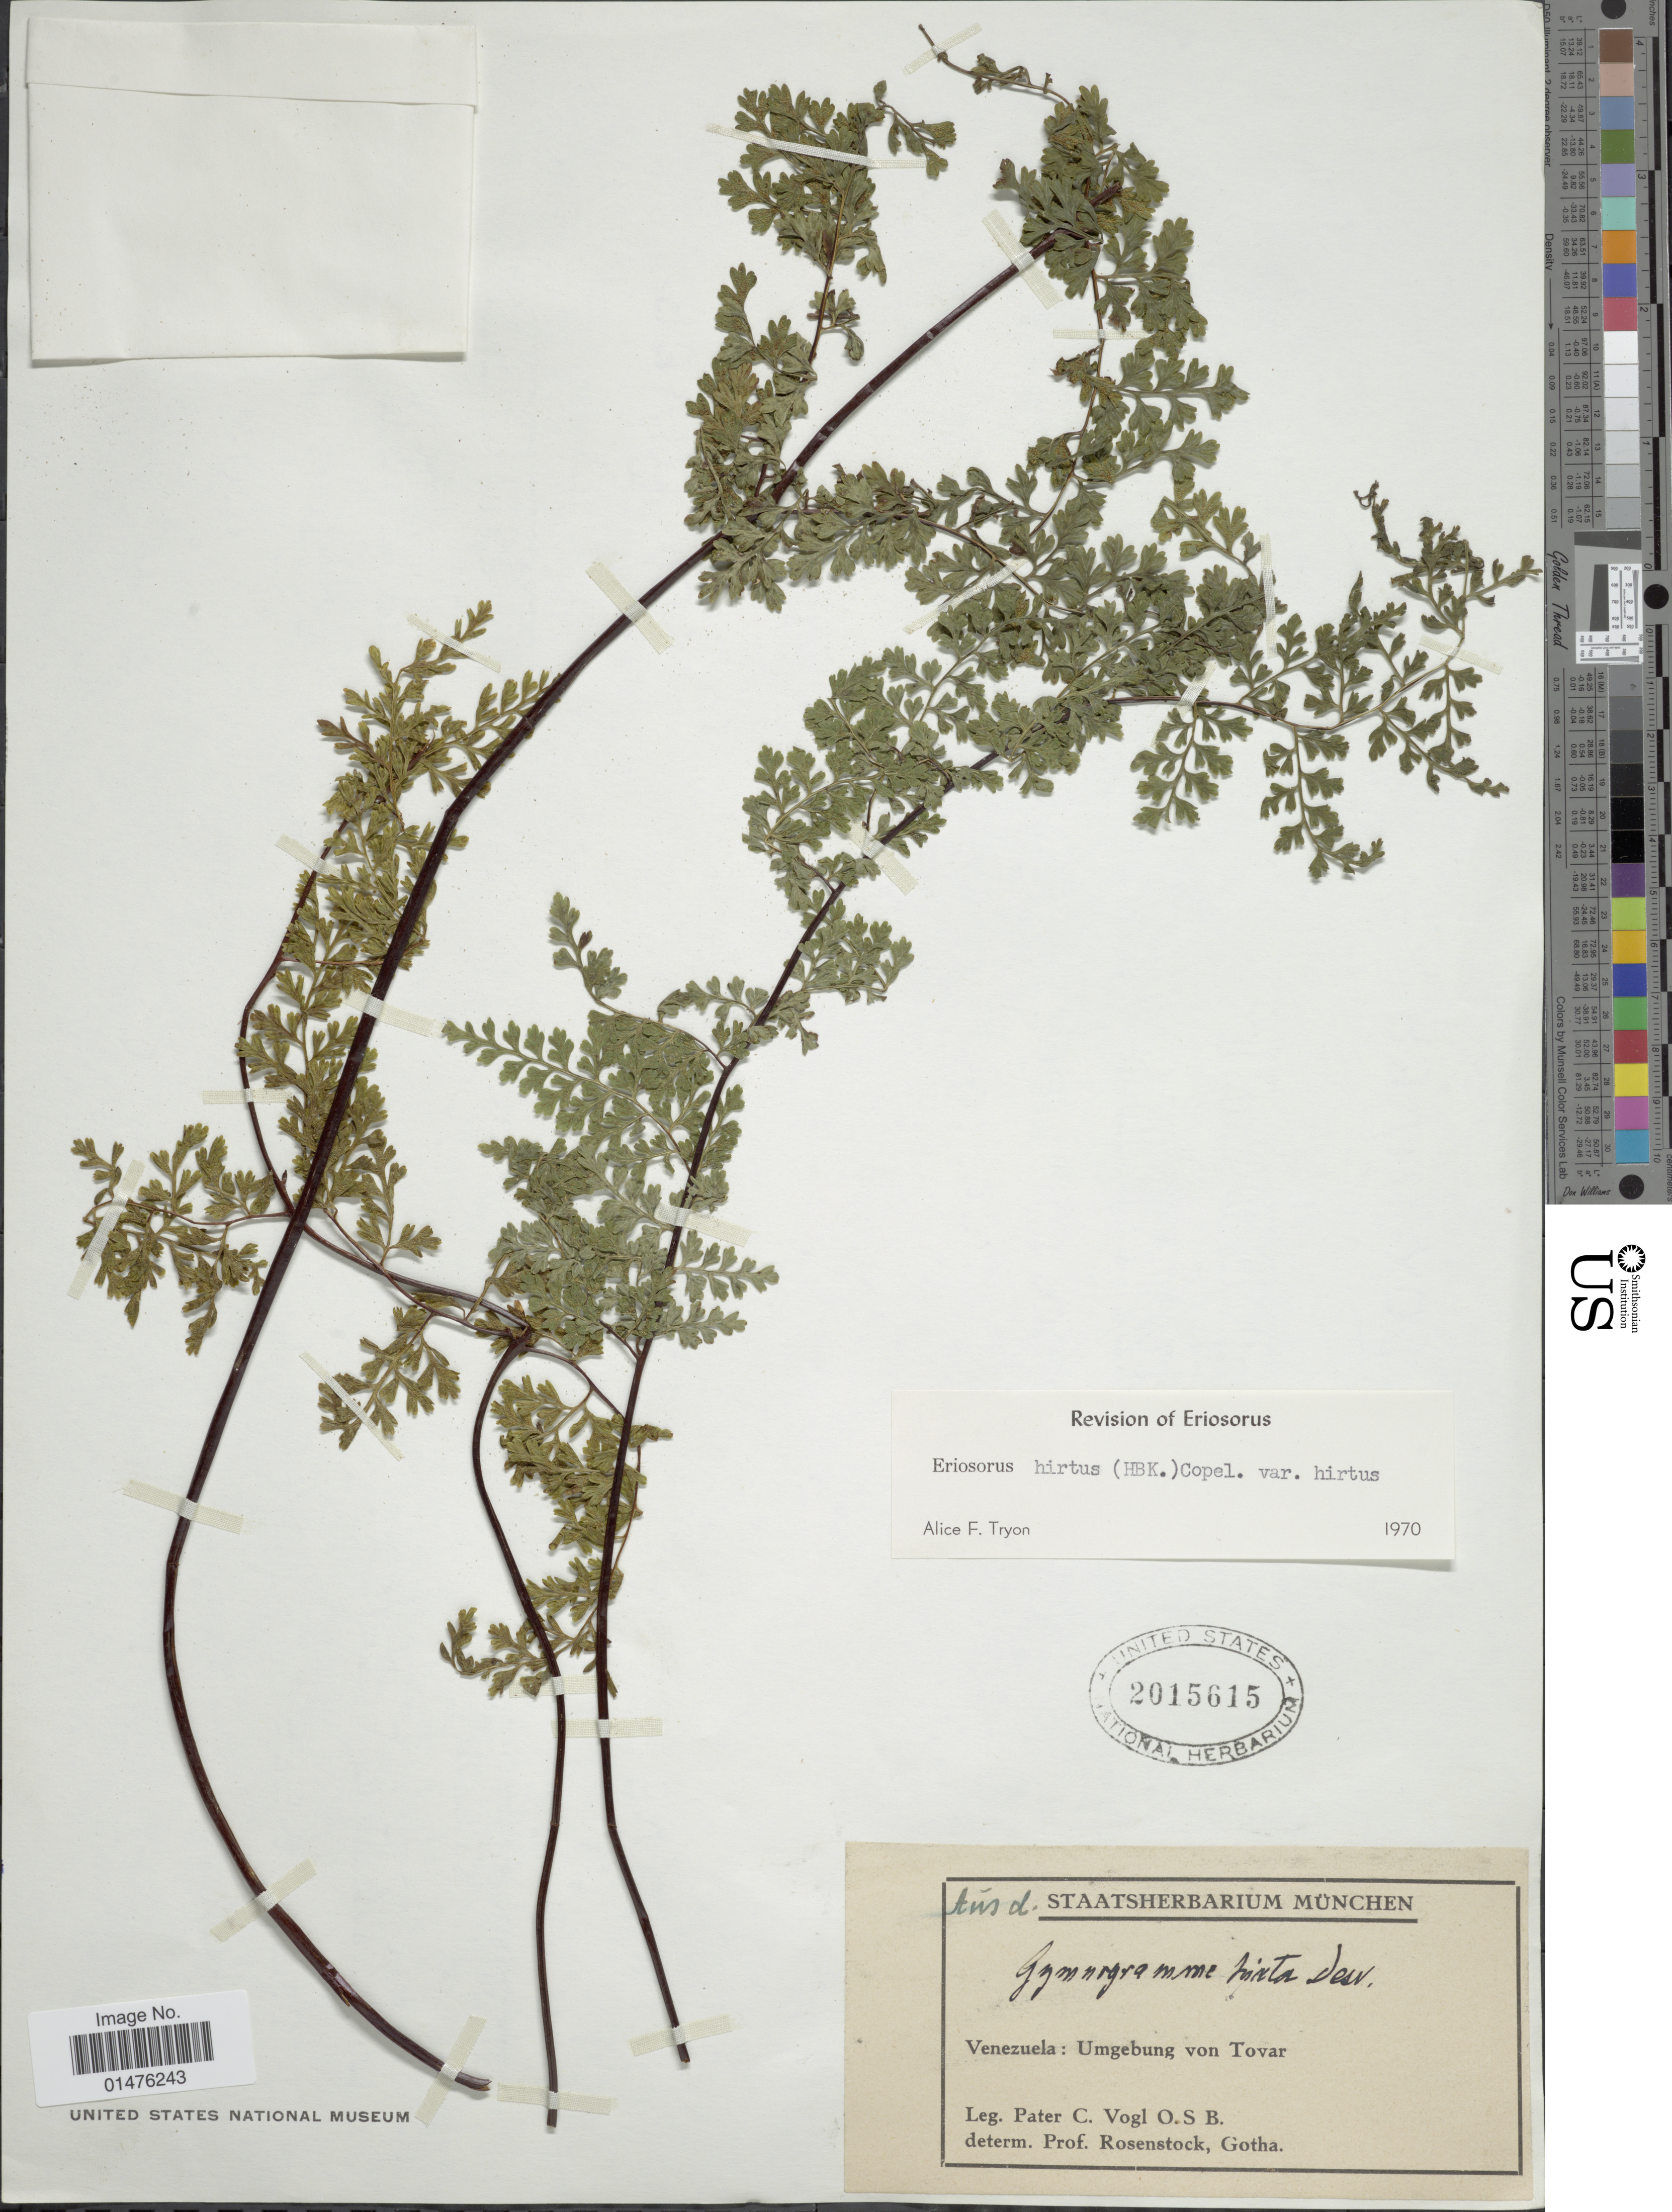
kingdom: Plantae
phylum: Tracheophyta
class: Polypodiopsida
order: Polypodiales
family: Pteridaceae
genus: Jamesonia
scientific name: Jamesonia hirta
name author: (Kunth) Christenh.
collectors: C. Vogel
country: Venezuela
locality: Umgebung von Tovar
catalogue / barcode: US 2015615